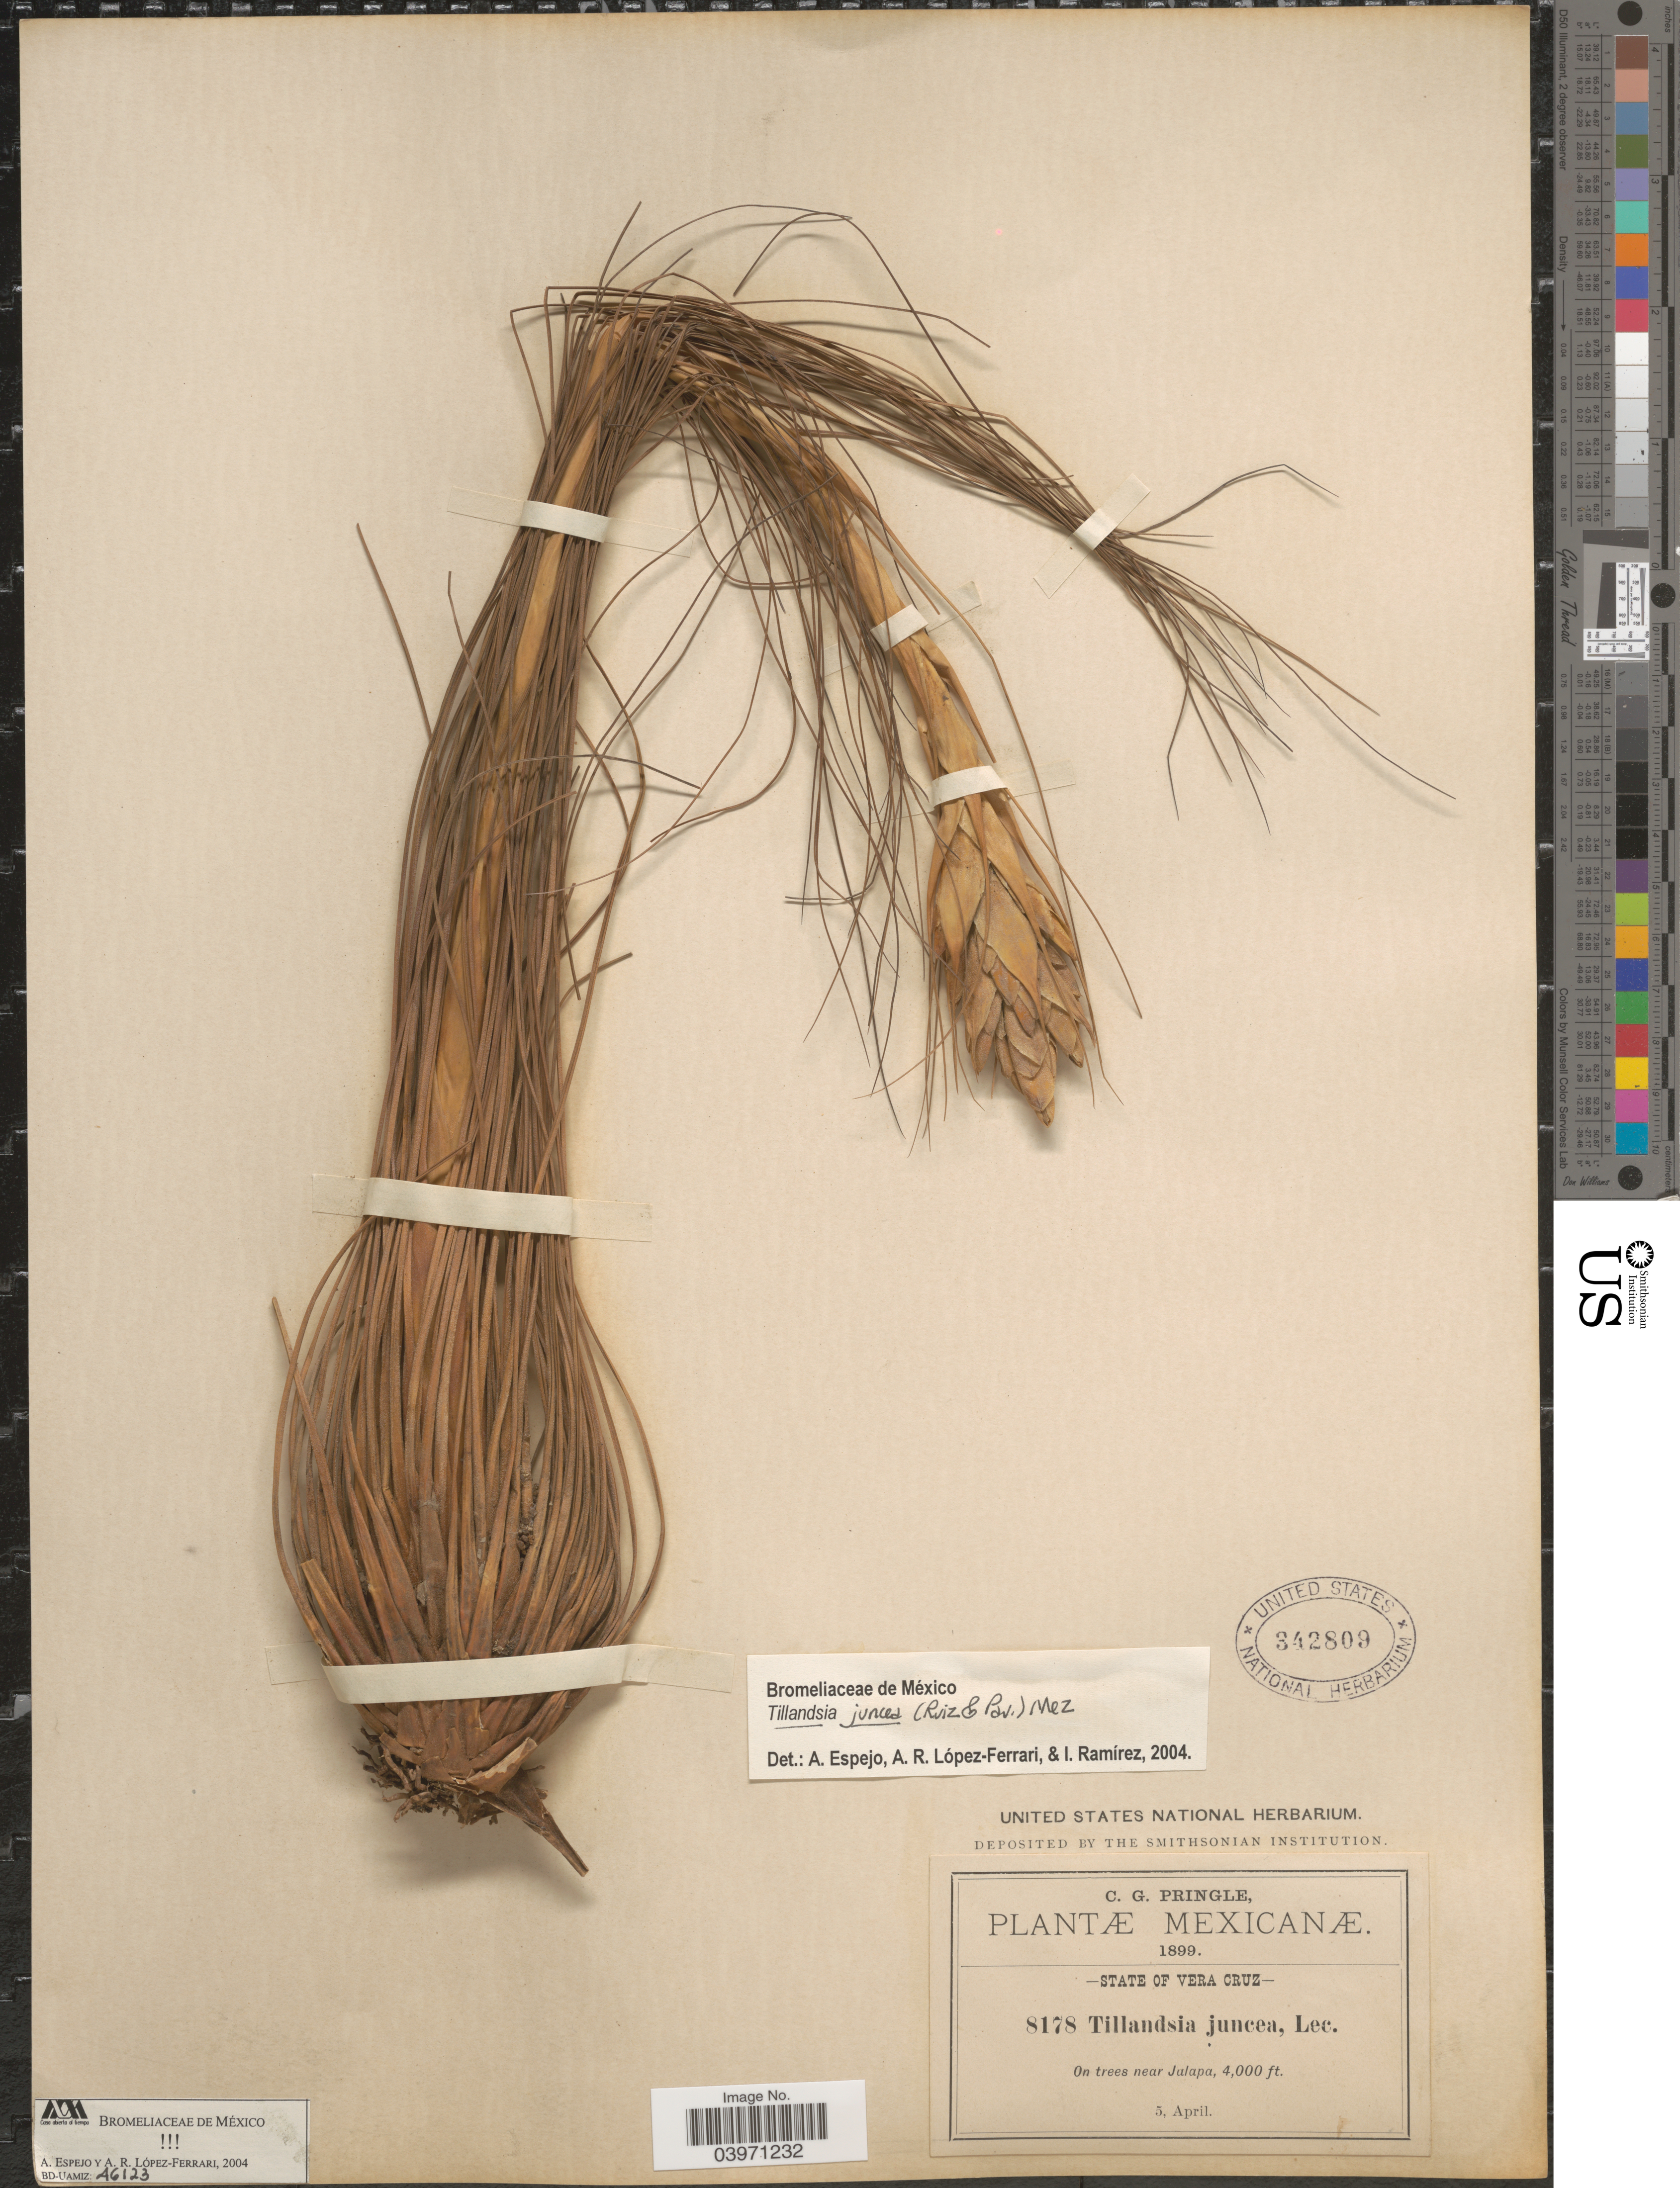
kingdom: Plantae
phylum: Tracheophyta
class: Liliopsida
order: Poales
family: Bromeliaceae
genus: Tillandsia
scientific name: Tillandsia juncea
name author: (Ruiz & Pav.) Poir.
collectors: C. G. Pringle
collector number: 8178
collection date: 1899-04-05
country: Mexico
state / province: Veracruz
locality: State of Vera Cruz. On trees near Jalapa.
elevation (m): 1219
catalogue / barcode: US 342809